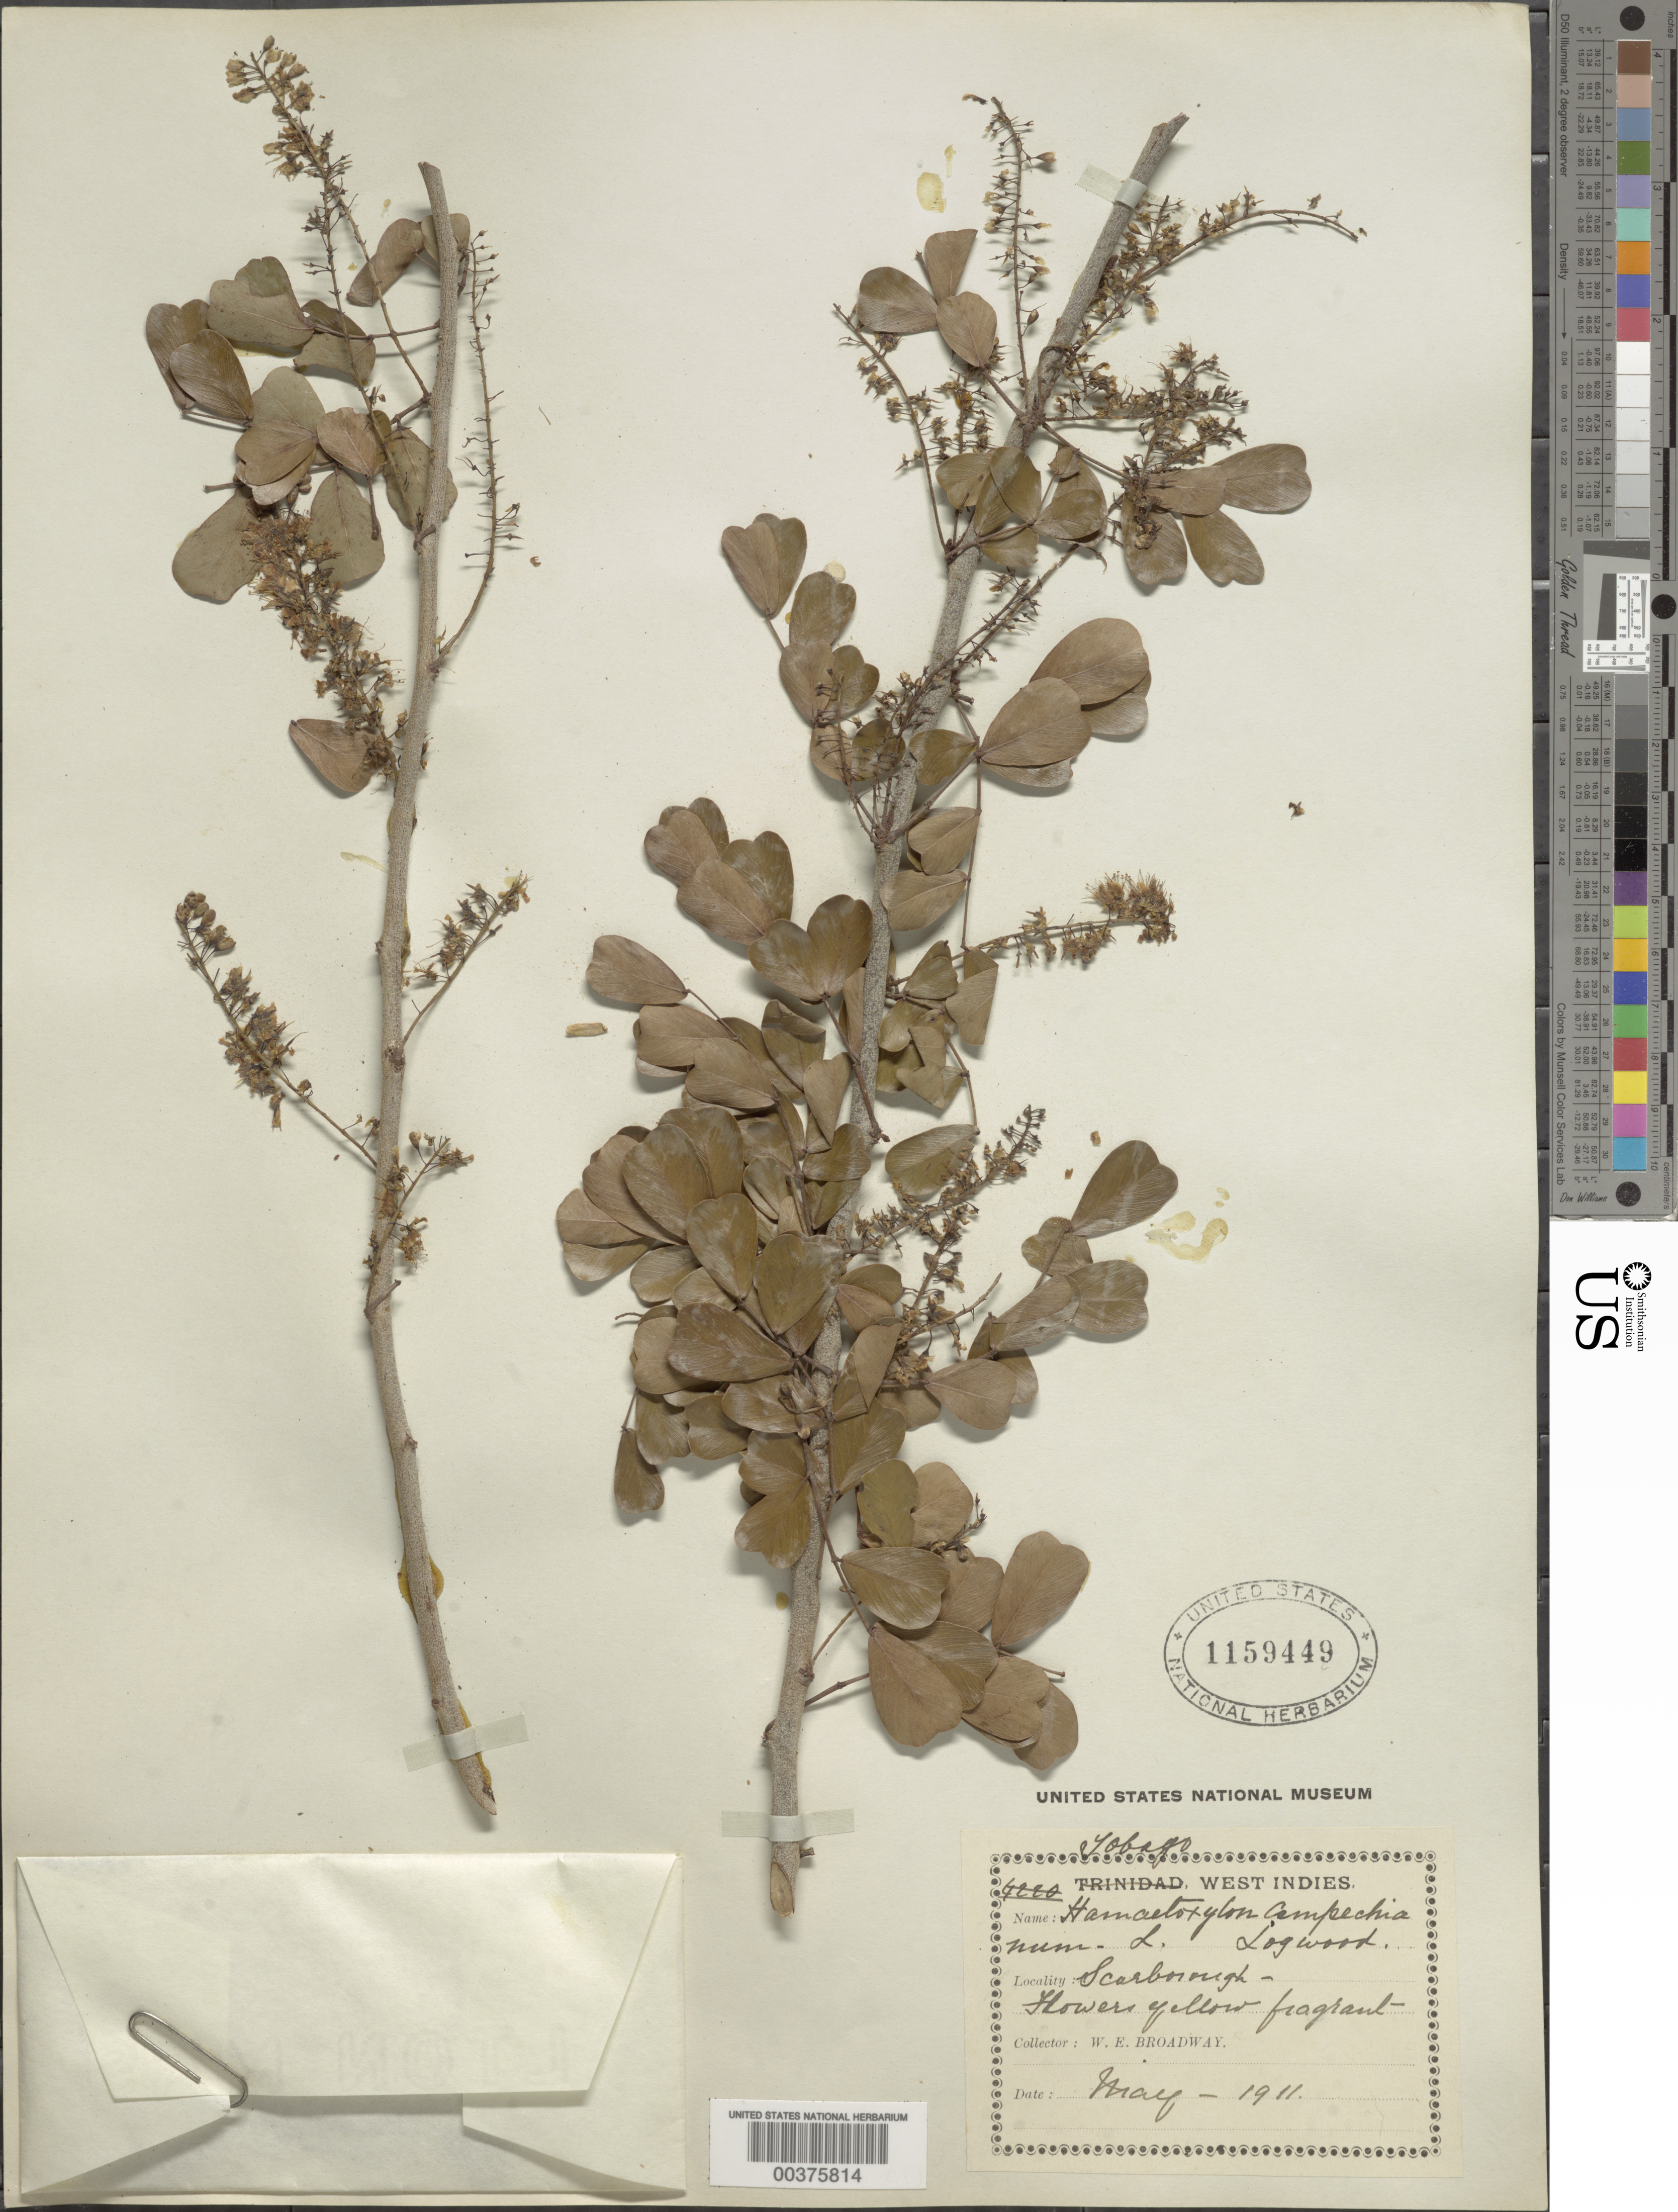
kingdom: Plantae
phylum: Tracheophyta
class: Magnoliopsida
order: Fabales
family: Fabaceae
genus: Haematoxylum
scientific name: Haematoxylum campechianum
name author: L.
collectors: W. E. Broadway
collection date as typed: May 1911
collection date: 1911-05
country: Trinidad and Tobago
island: Tobago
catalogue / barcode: US 1159449